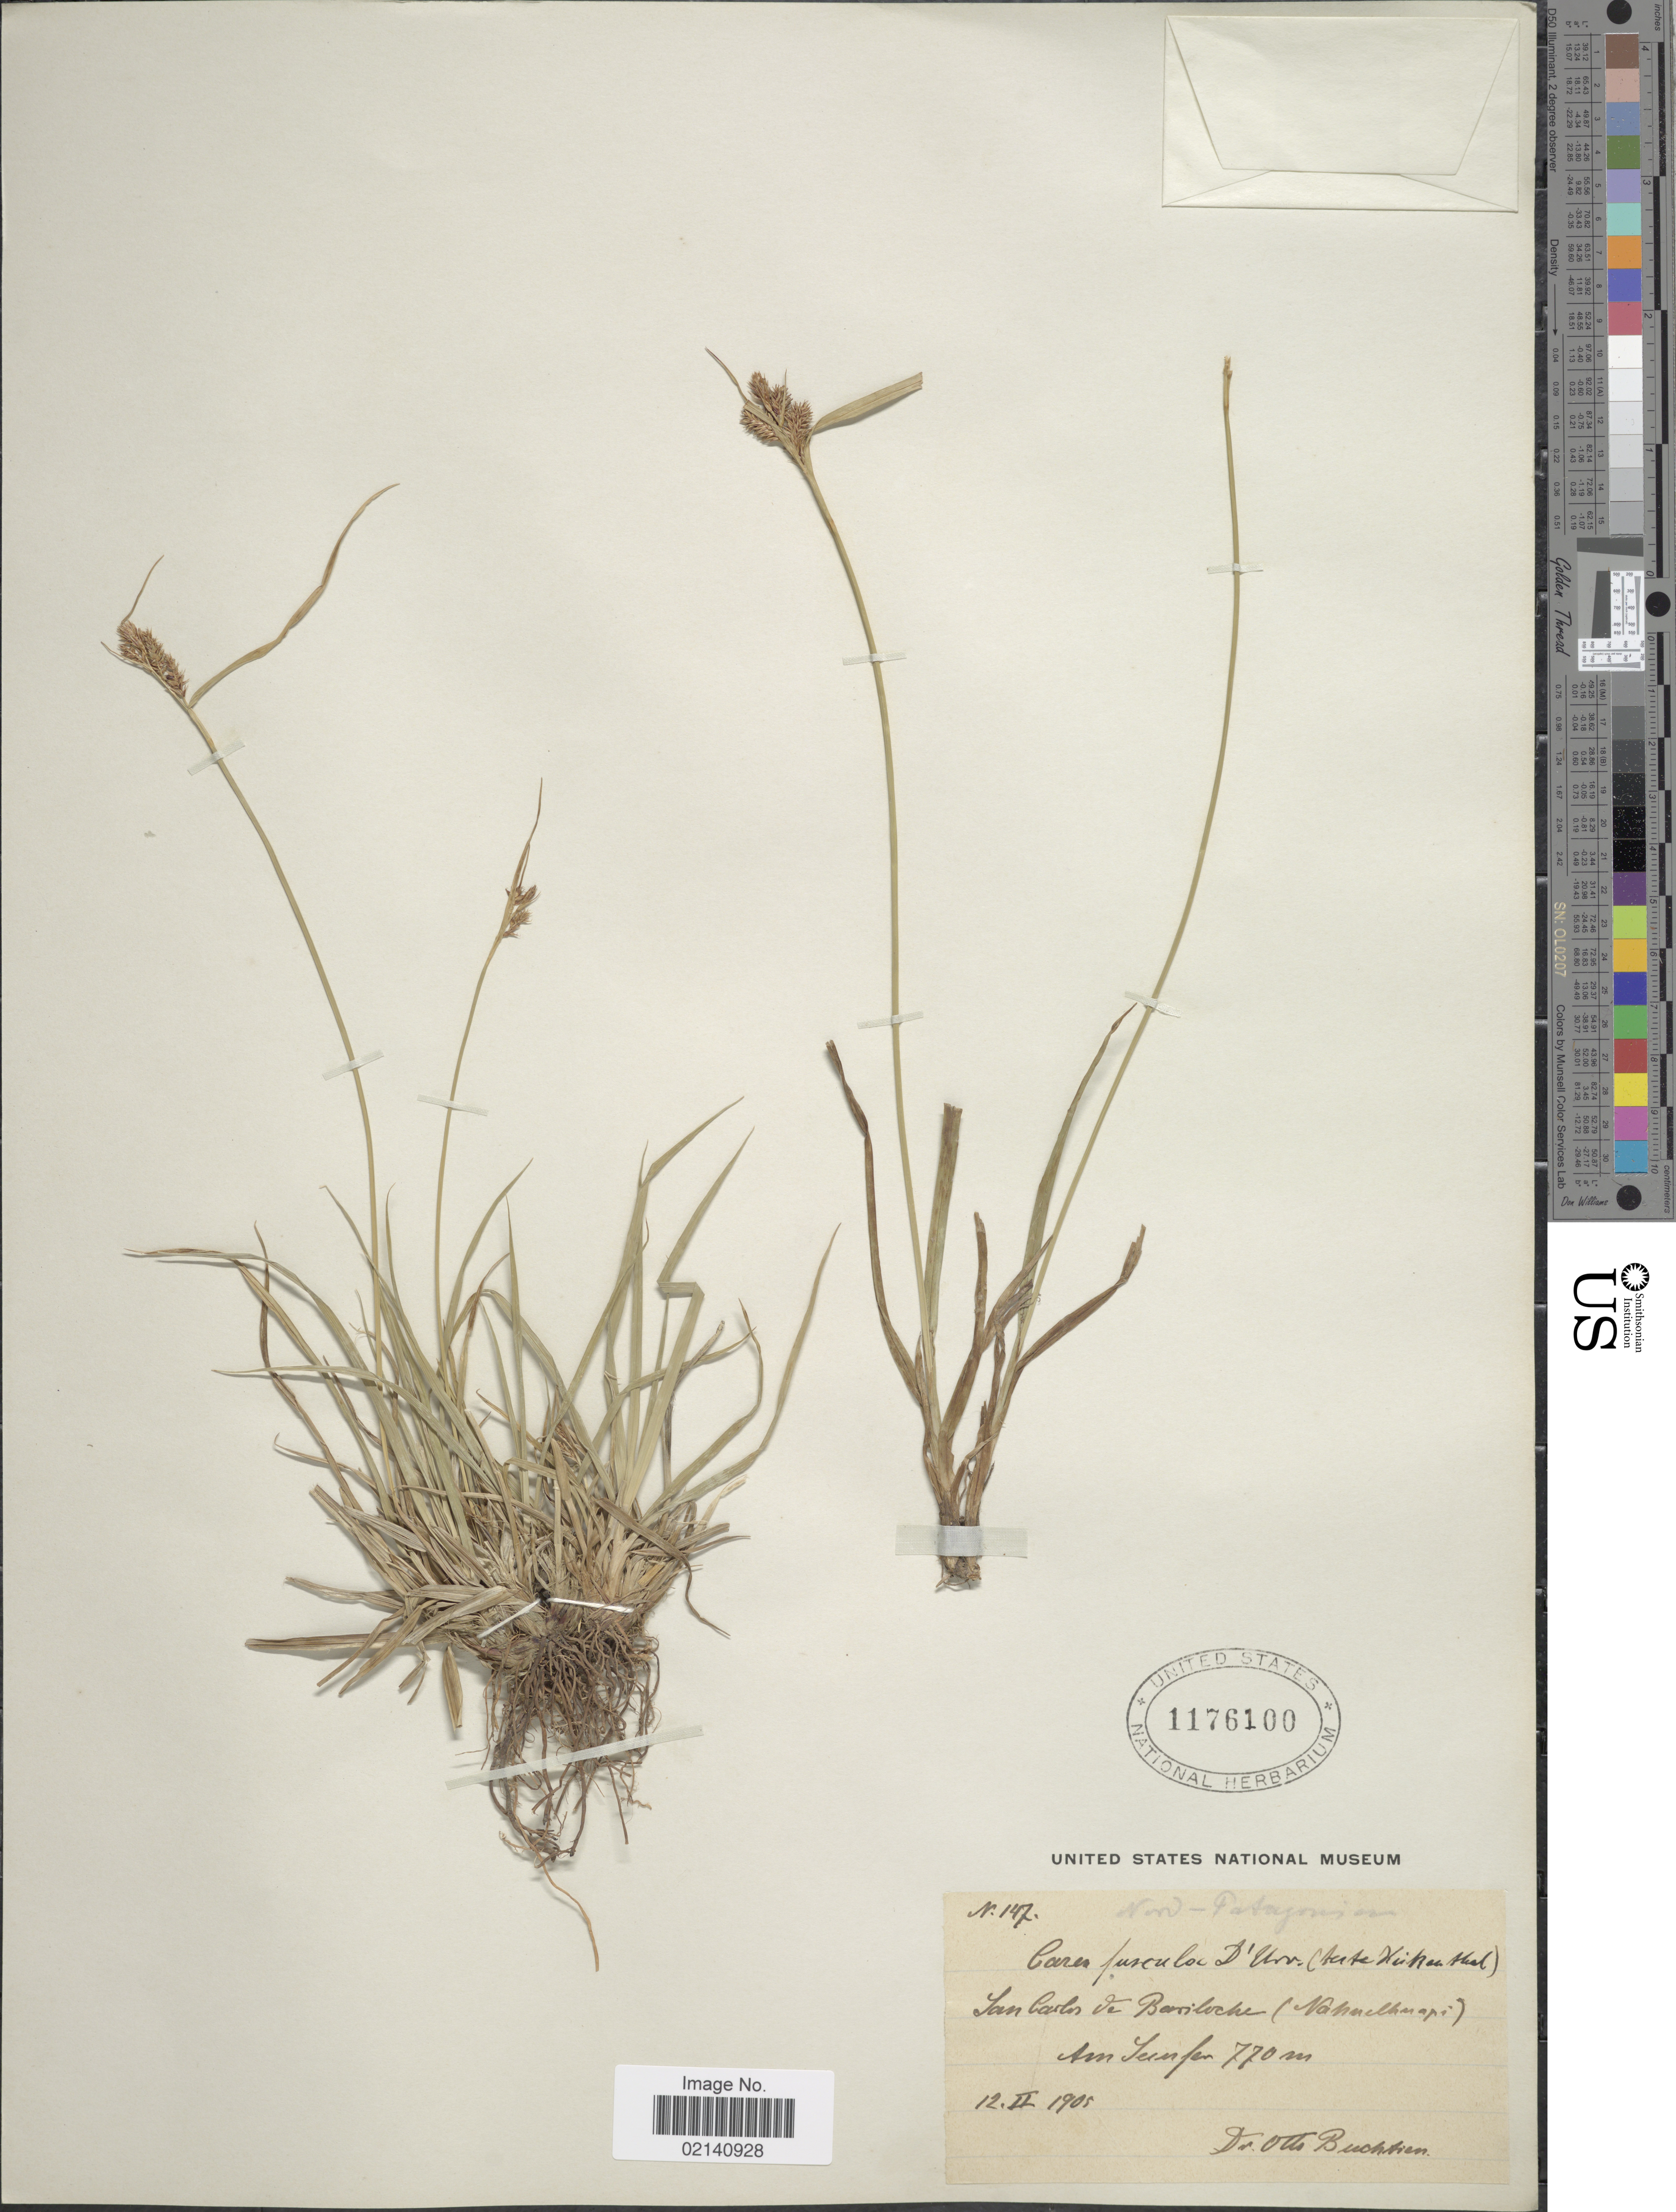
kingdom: Plantae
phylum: Tracheophyta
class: Liliopsida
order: Poales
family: Cyperaceae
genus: Carex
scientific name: Carex fuscula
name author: d'Urv.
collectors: O. Buchtien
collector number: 147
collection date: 1905-02-12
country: Argentina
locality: San Caros de Bariloche (Nahuelhuapi), In Seeufer, Nord Patagonien.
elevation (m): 770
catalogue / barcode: US 1176100